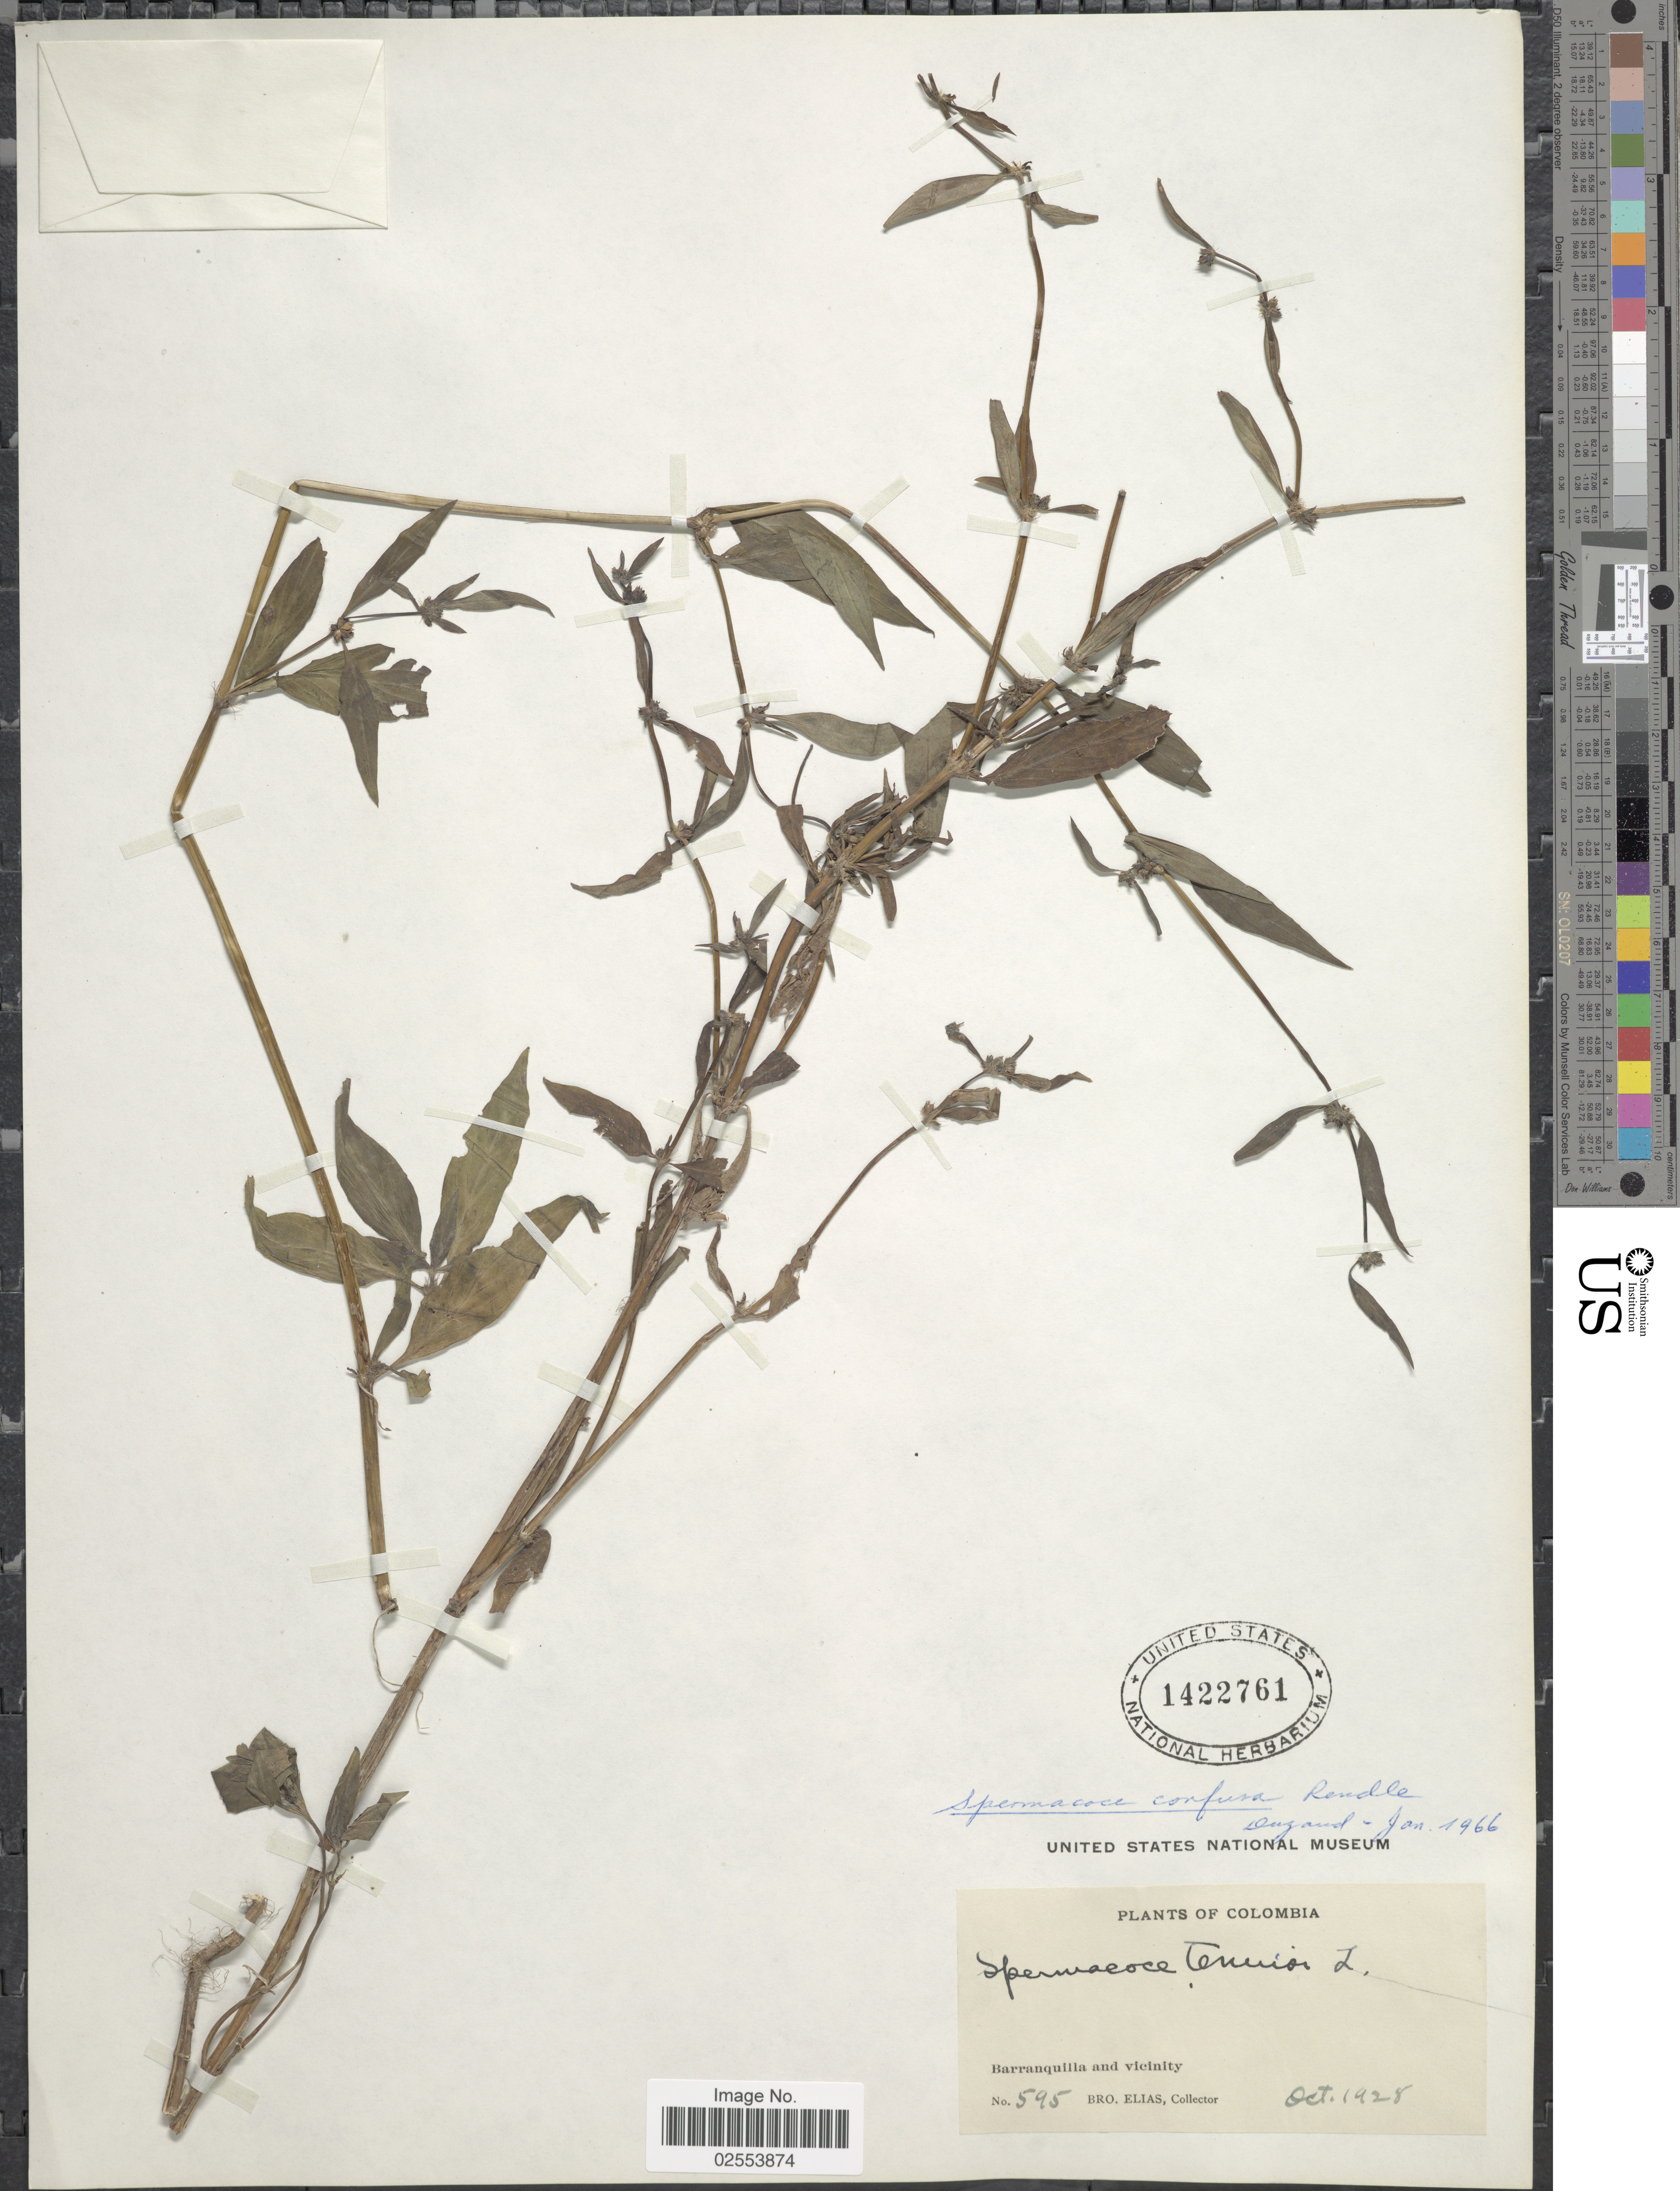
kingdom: Plantae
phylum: Tracheophyta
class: Magnoliopsida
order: Gentianales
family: Rubiaceae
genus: Spermacoce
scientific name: Spermacoce confusa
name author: Rendle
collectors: Bro. Elias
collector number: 595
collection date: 1928-10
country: Colombia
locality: Barranquilla and vicinity.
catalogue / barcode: US 1422761